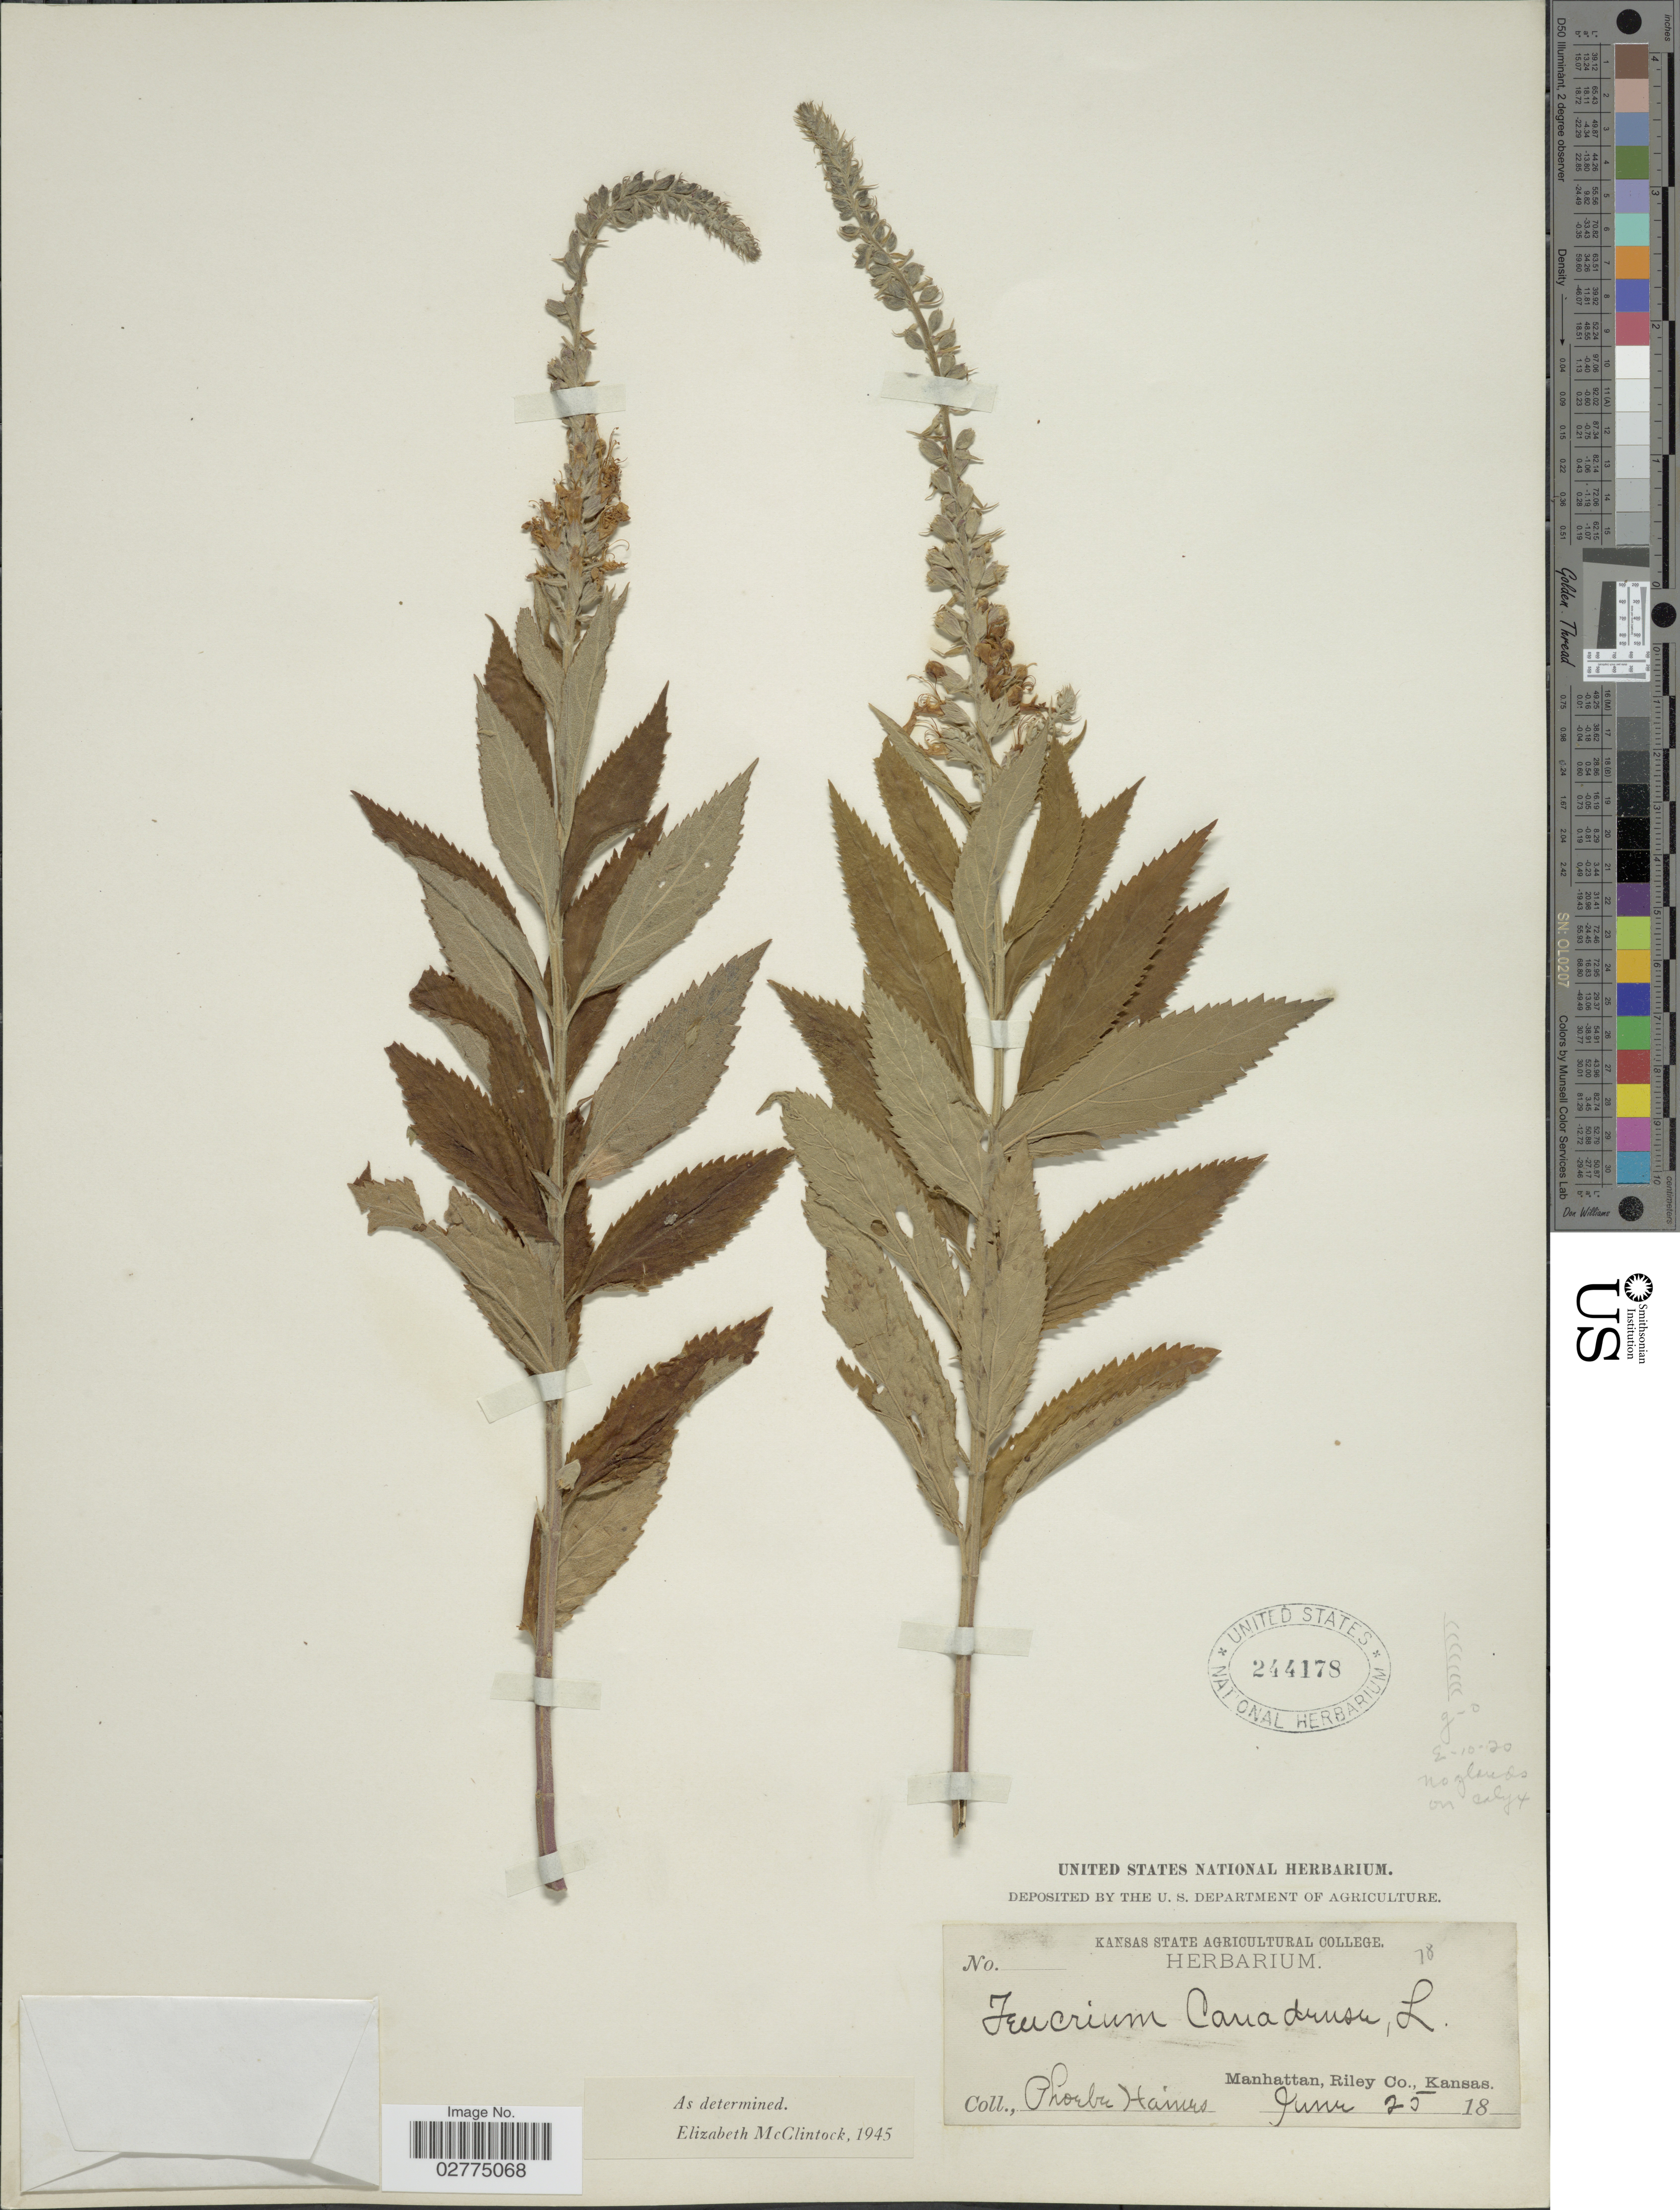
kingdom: Plantae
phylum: Tracheophyta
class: Magnoliopsida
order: Lamiales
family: Lamiaceae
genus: Teucrium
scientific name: Teucrium canadense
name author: L.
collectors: P. Haines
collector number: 78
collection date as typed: June 25 18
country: United States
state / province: Kansas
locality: Manhattan, Riley Co., Kansas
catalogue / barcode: US 244178